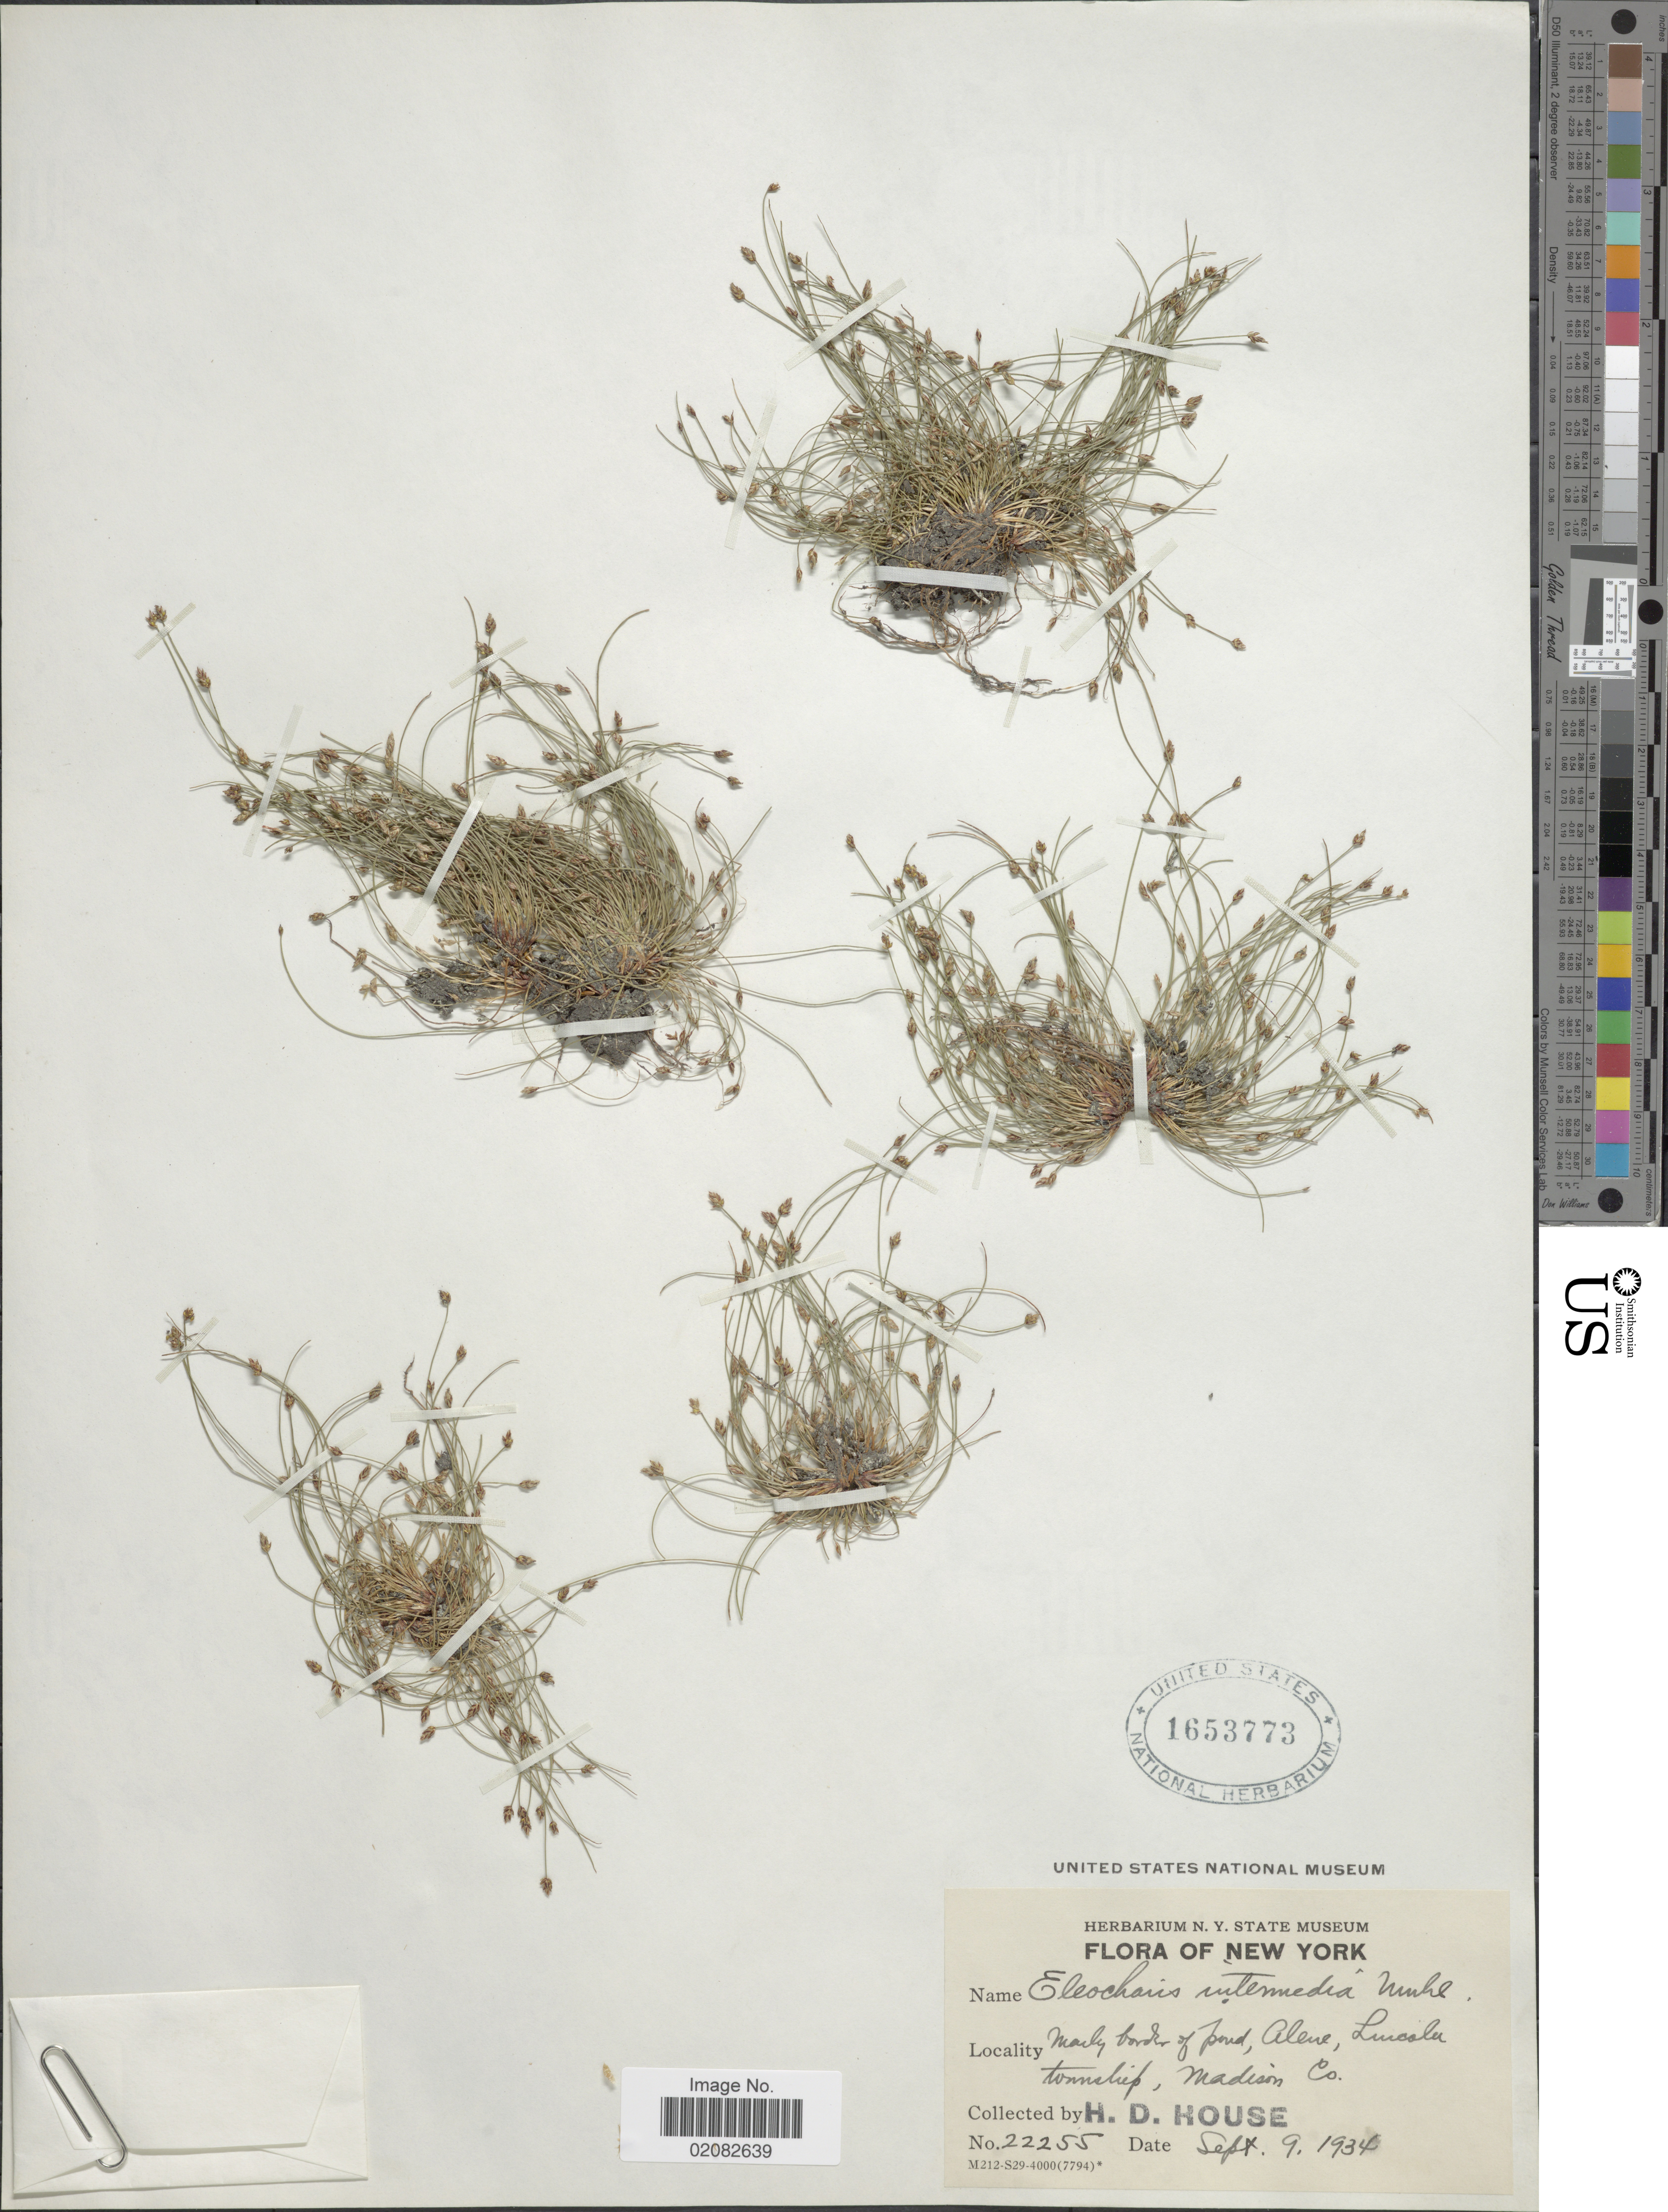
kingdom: Plantae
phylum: Tracheophyta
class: Liliopsida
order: Poales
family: Cyperaceae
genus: Eleocharis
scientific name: Eleocharis intermedia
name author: Schult.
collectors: H. D. House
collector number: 22255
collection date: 1934-09-09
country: United States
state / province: New York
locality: Mady [interpreted] border & pond, Alene, Lucola township, Madison Co.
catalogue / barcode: US 1653773